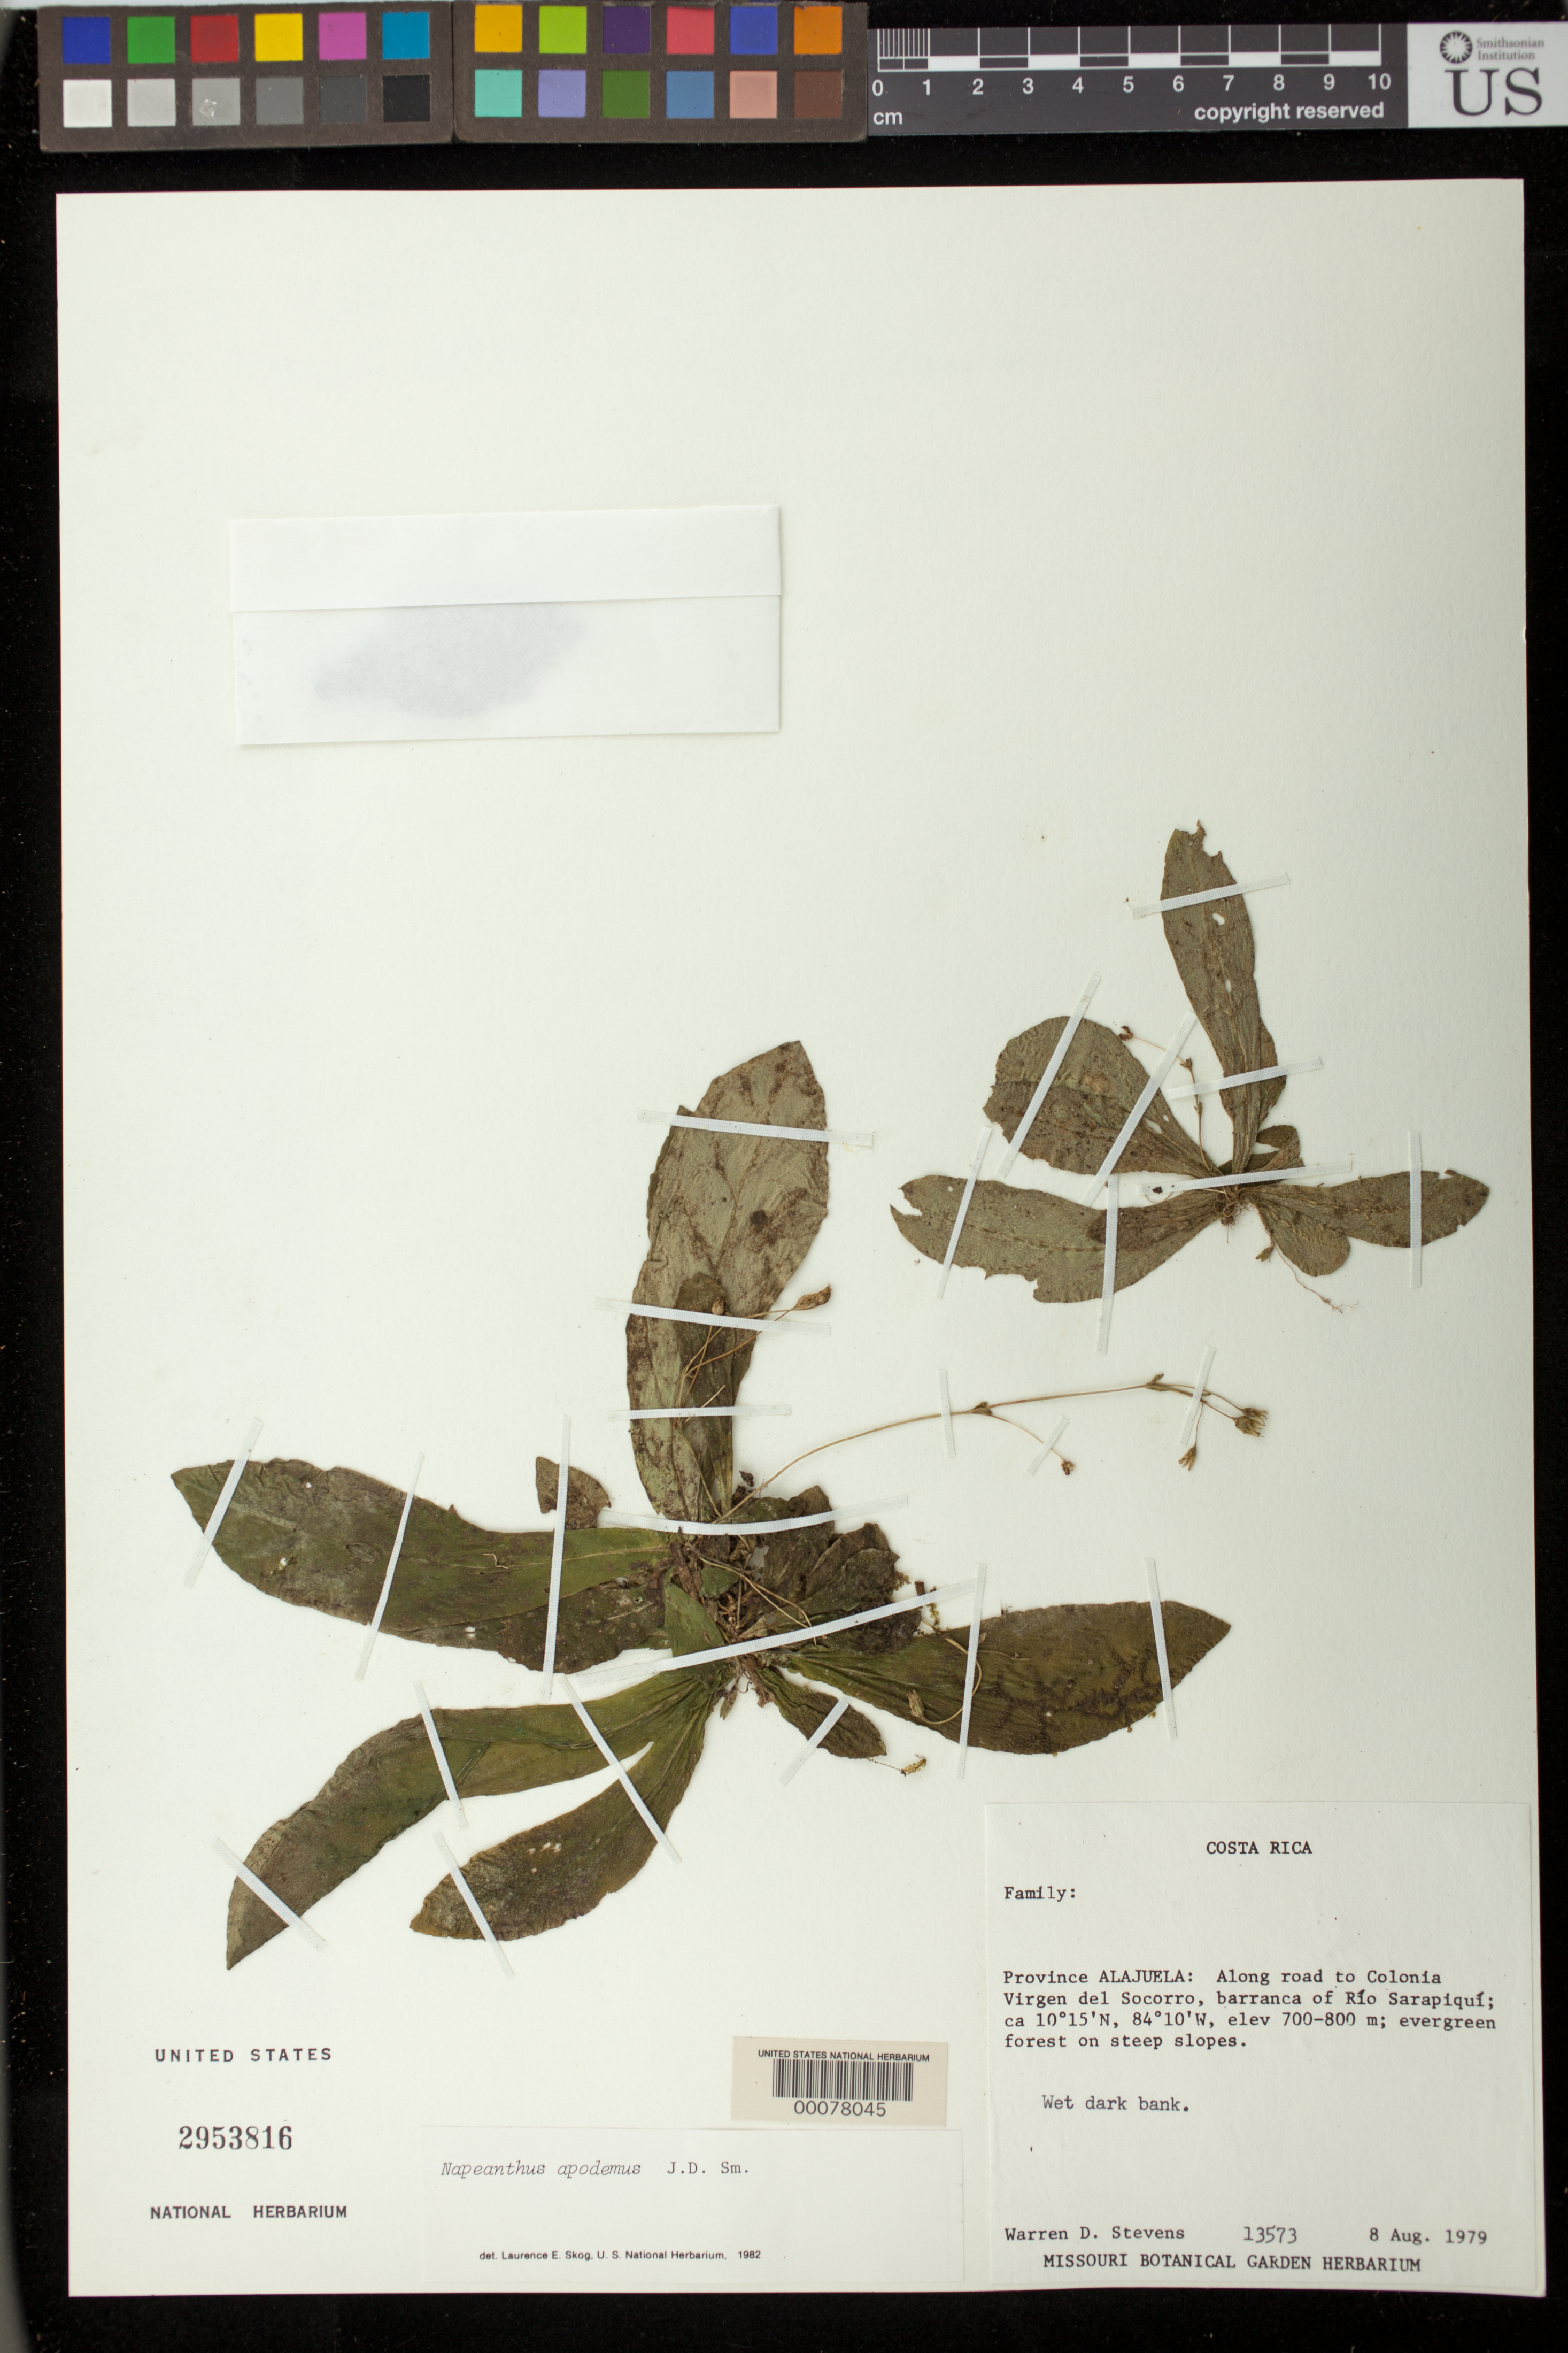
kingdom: Plantae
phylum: Tracheophyta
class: Magnoliopsida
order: Lamiales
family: Gesneriaceae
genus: Napeanthus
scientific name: Napeanthus apodemus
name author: Donn. Sm.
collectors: W. D. Stevens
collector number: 13573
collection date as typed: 08 Aug 1979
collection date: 1979-08-08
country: Costa Rica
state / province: Alajuela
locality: Along road to Colonia Virgen del Socorro, Barranca of Rio Sarapiqui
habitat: Evergreen forest on steep slopes; wet dark bank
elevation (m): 700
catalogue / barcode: US 2953816